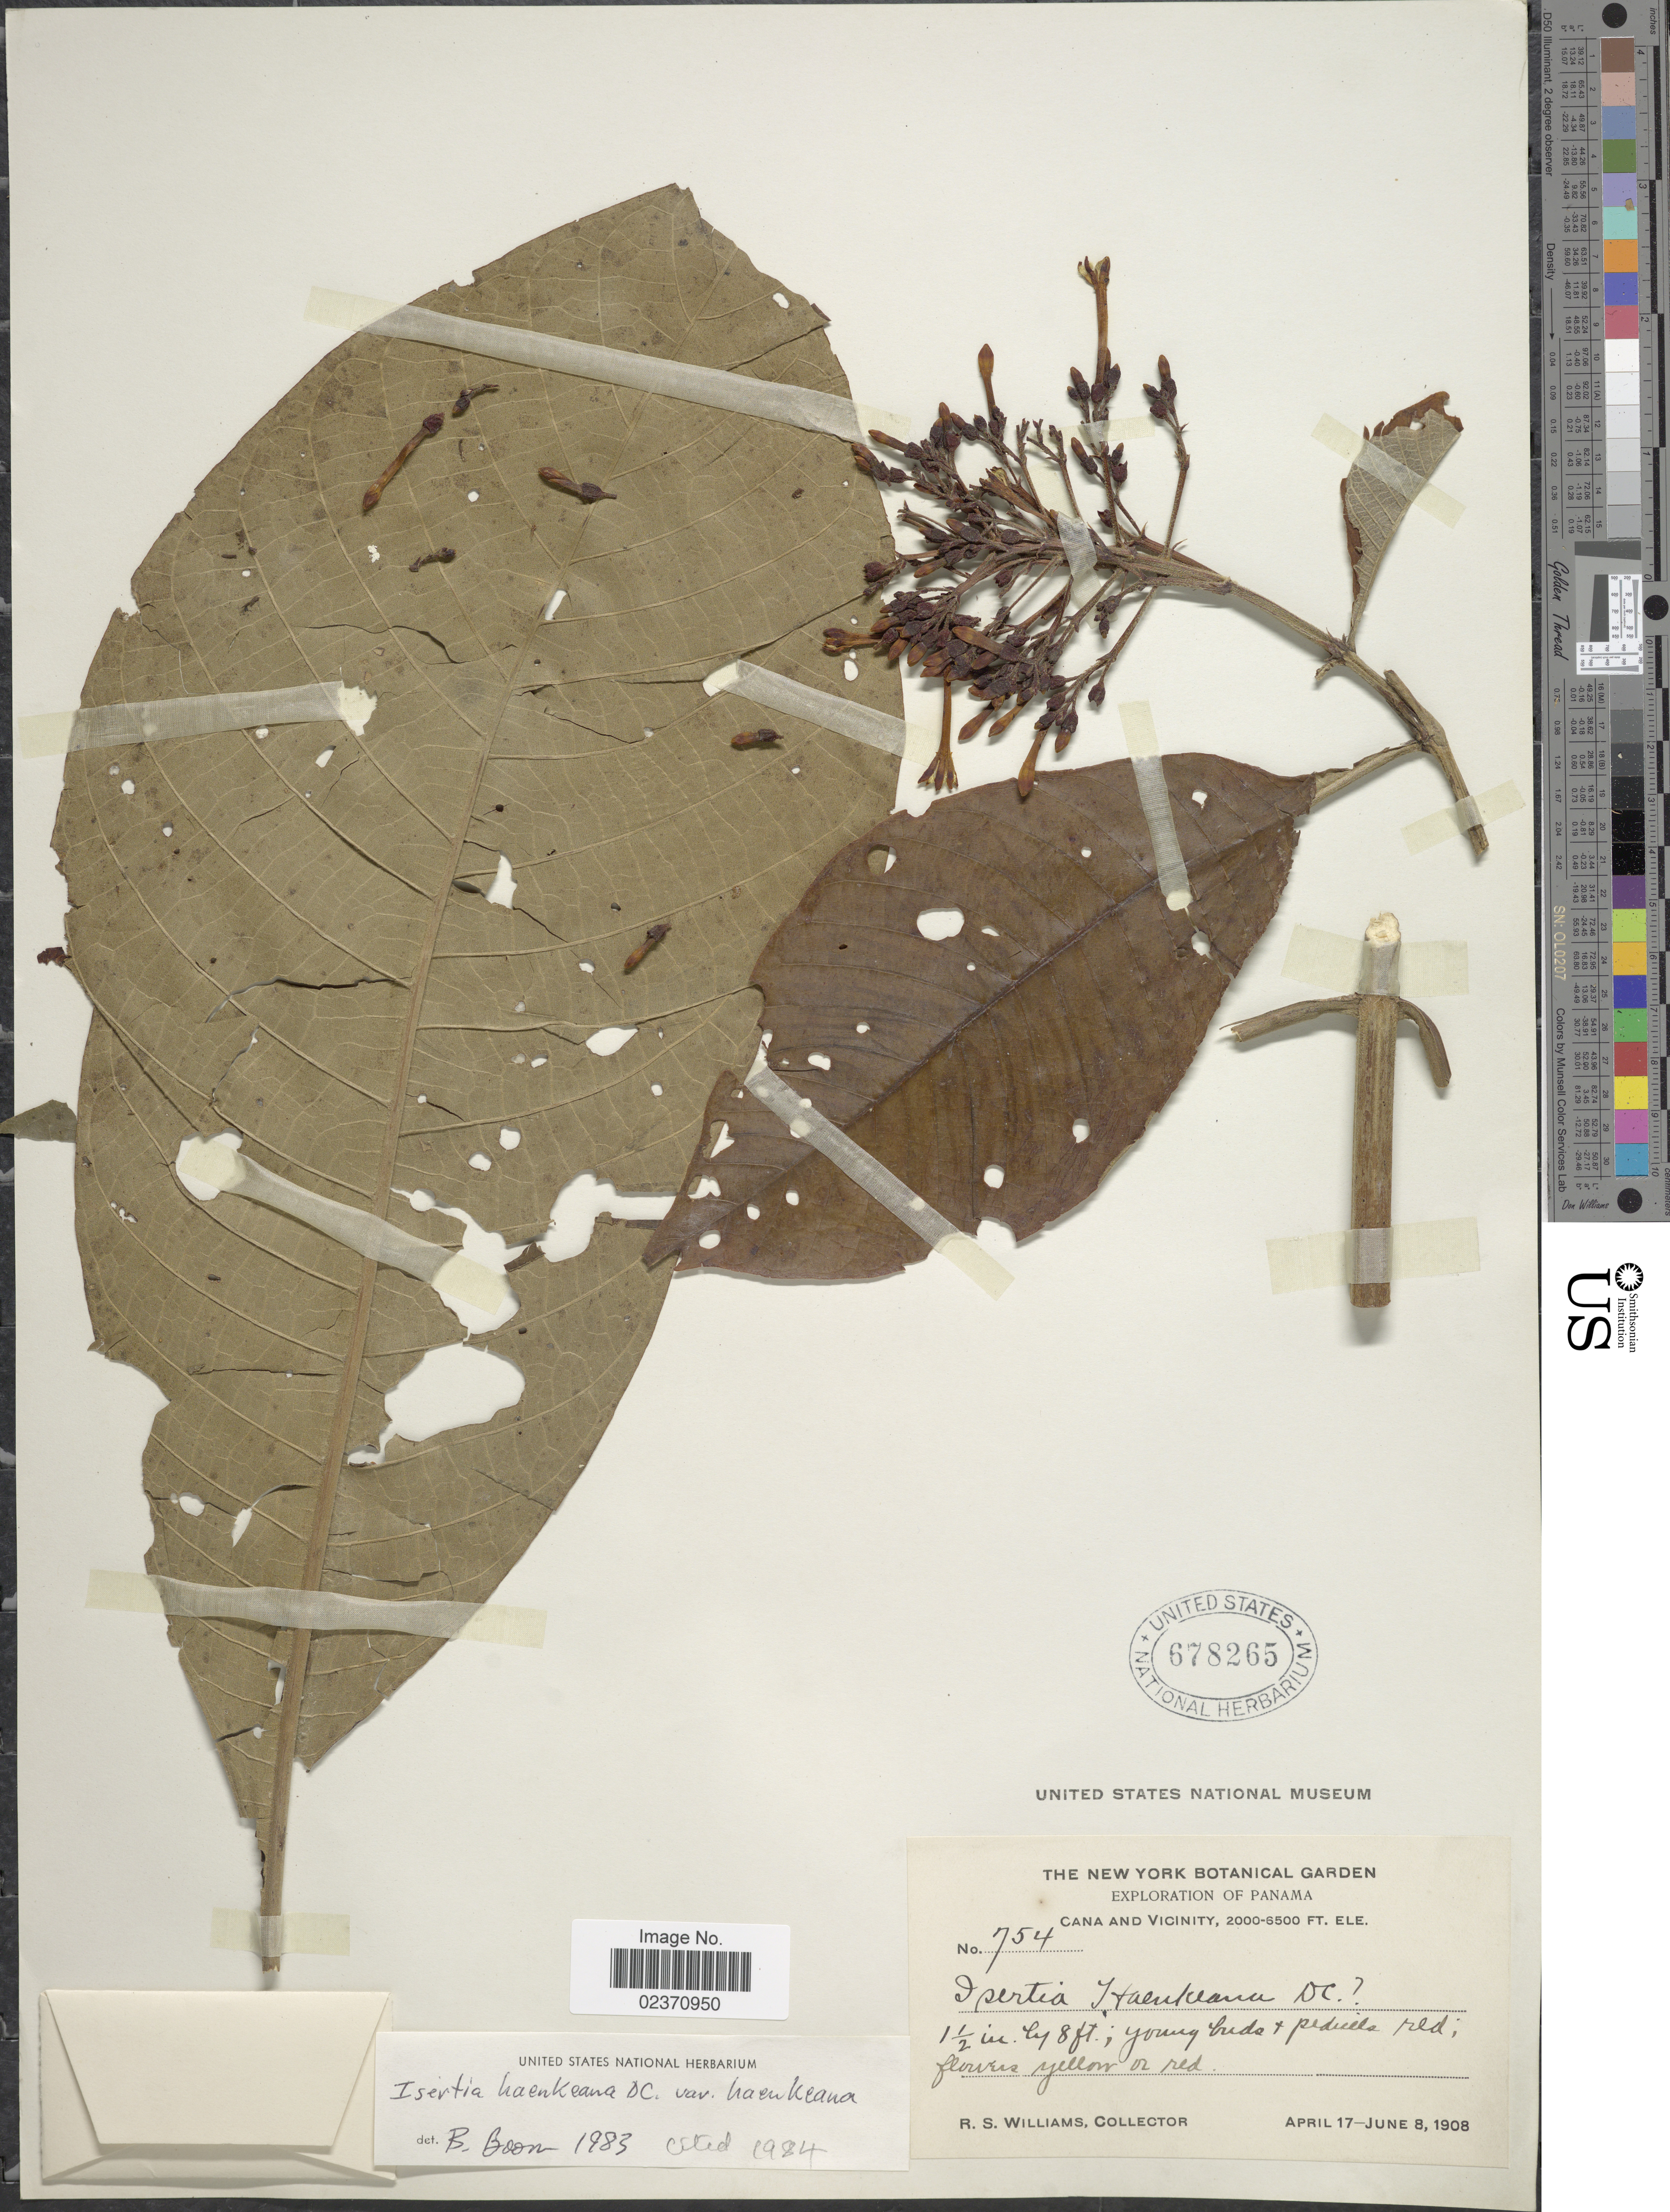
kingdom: Plantae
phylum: Tracheophyta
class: Magnoliopsida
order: Gentianales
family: Rubiaceae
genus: Isertia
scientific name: Isertia haenkeana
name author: DC.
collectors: R. S. Williams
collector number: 754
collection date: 1908-04-17/1908-06-08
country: Panama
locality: Cana and vicinity.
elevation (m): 610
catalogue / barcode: US 678265